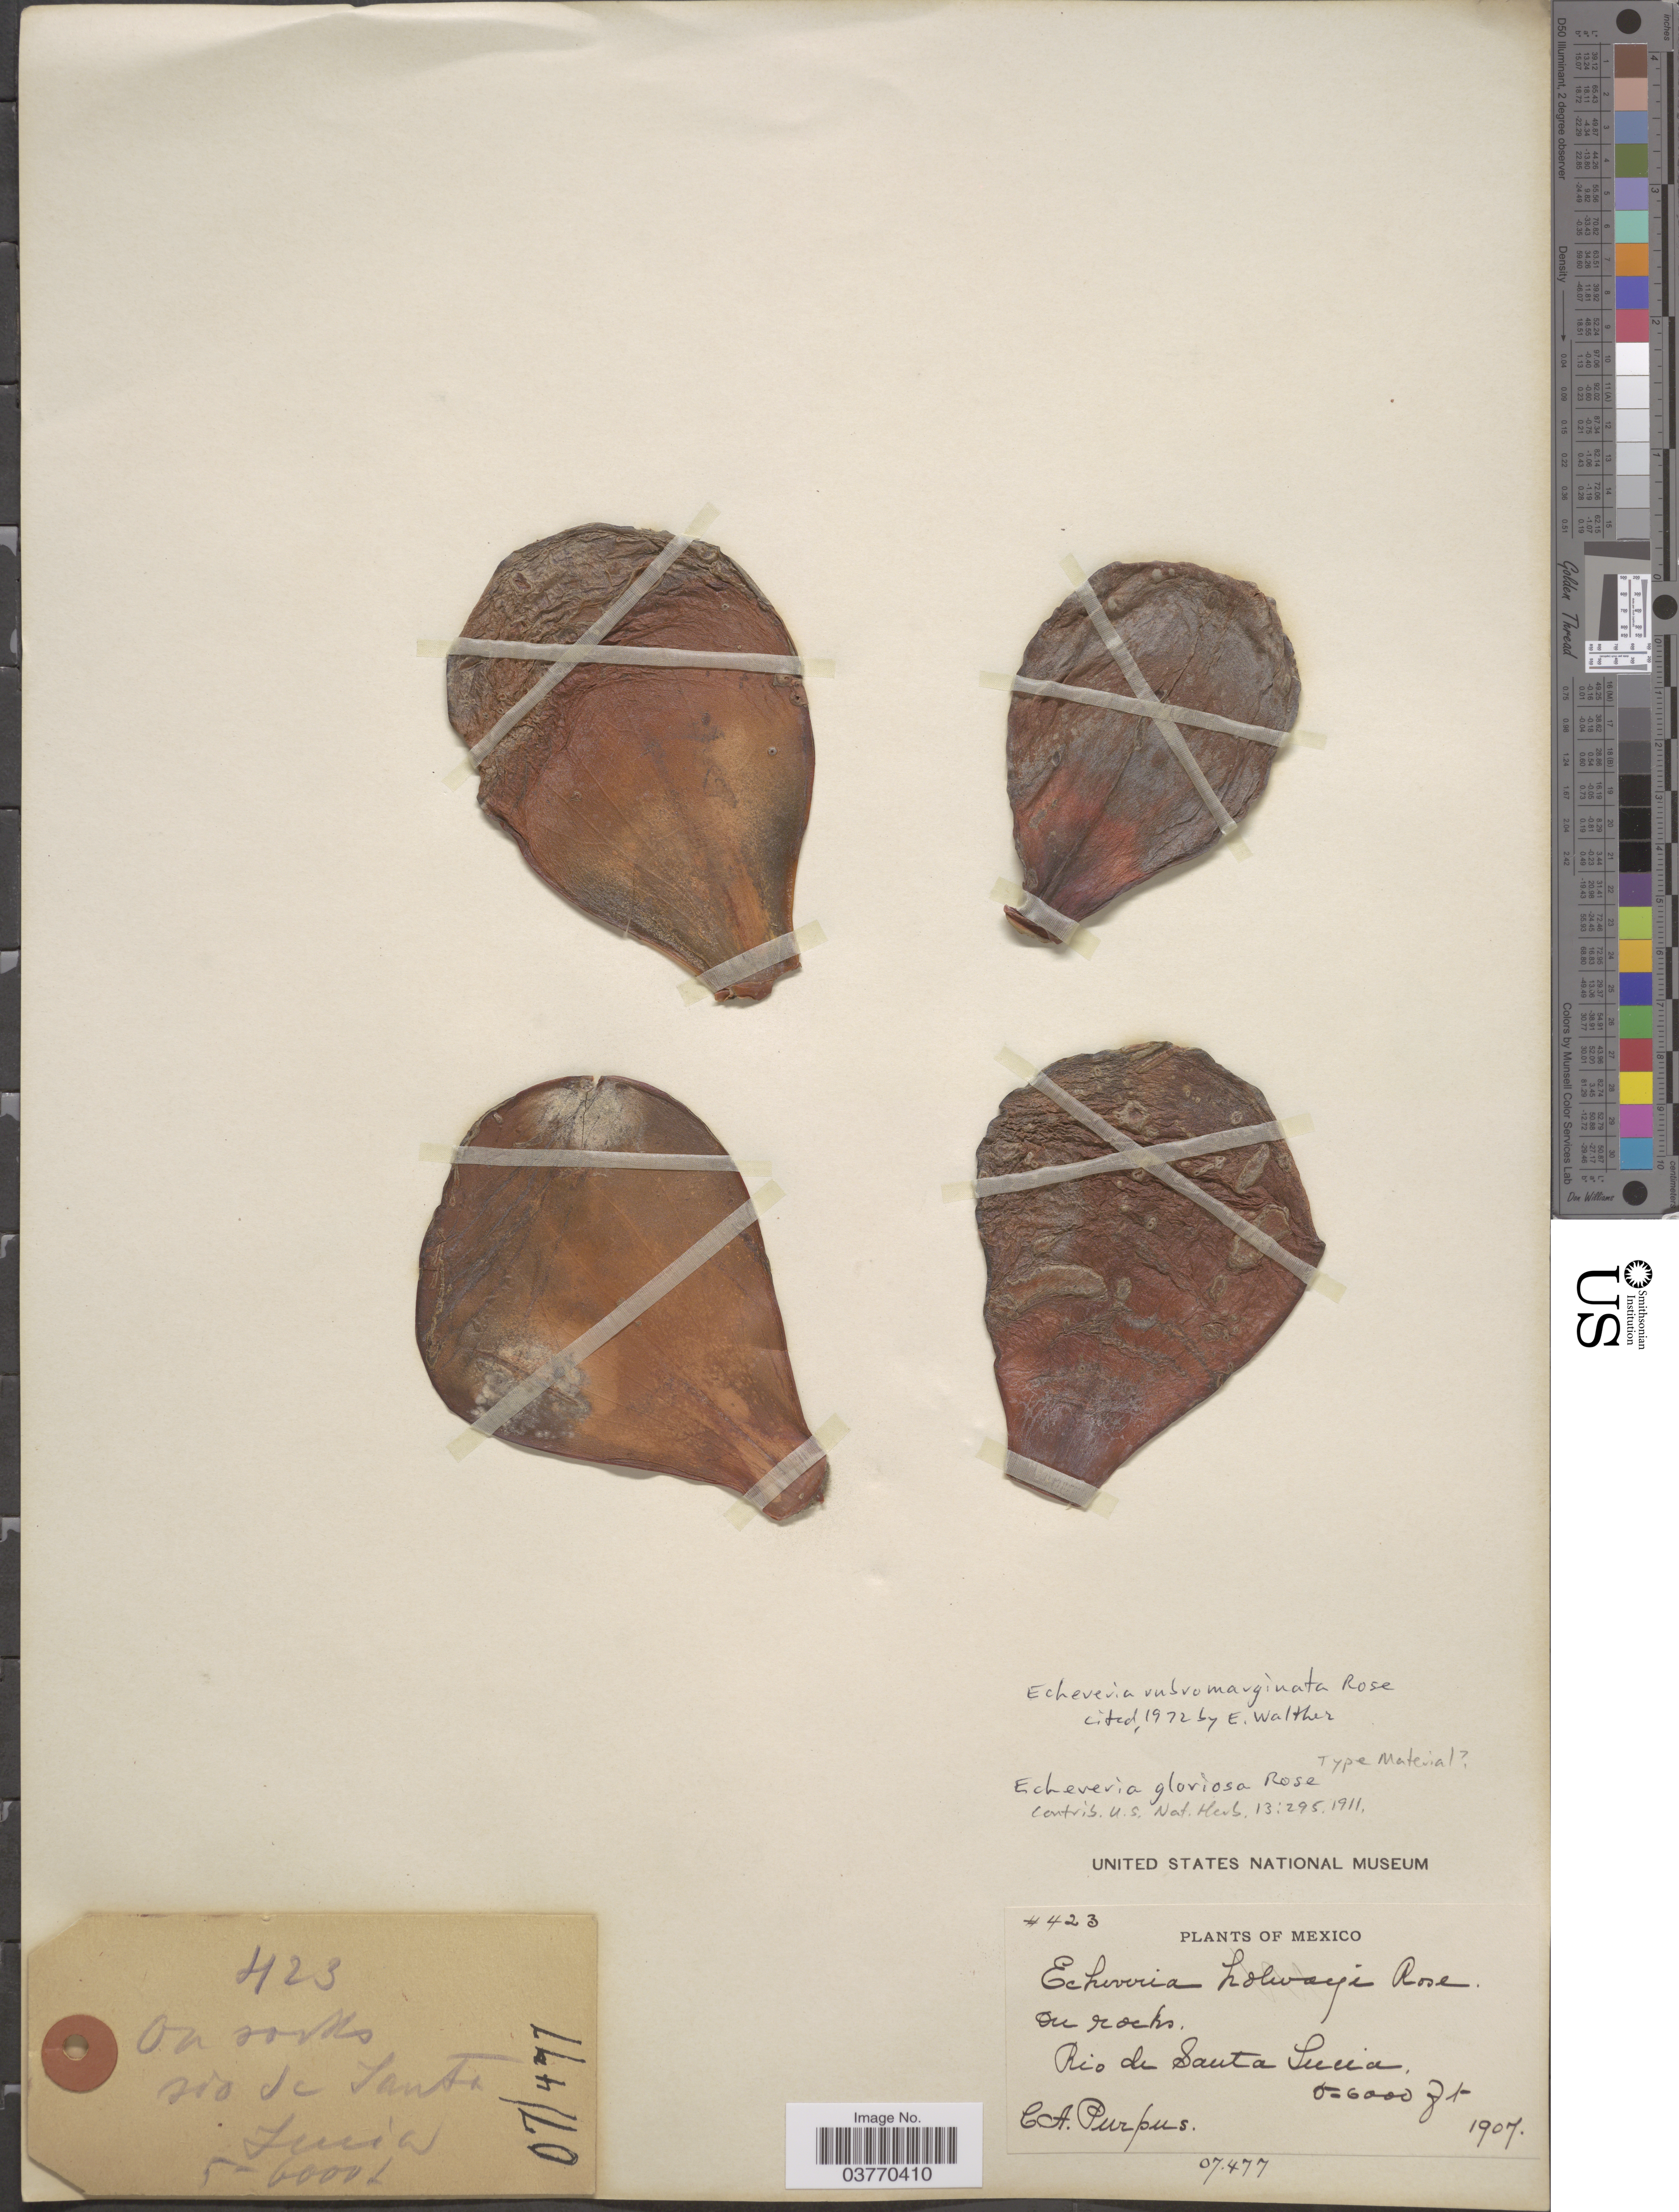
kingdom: Plantae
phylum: Tracheophyta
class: Magnoliopsida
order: Saxifragales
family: Crassulaceae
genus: Echeveria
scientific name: Echeveria rubromarginata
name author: Rose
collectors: C. A. Purpus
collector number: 423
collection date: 1907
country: Mexico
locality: Rio de Santa Lucia.